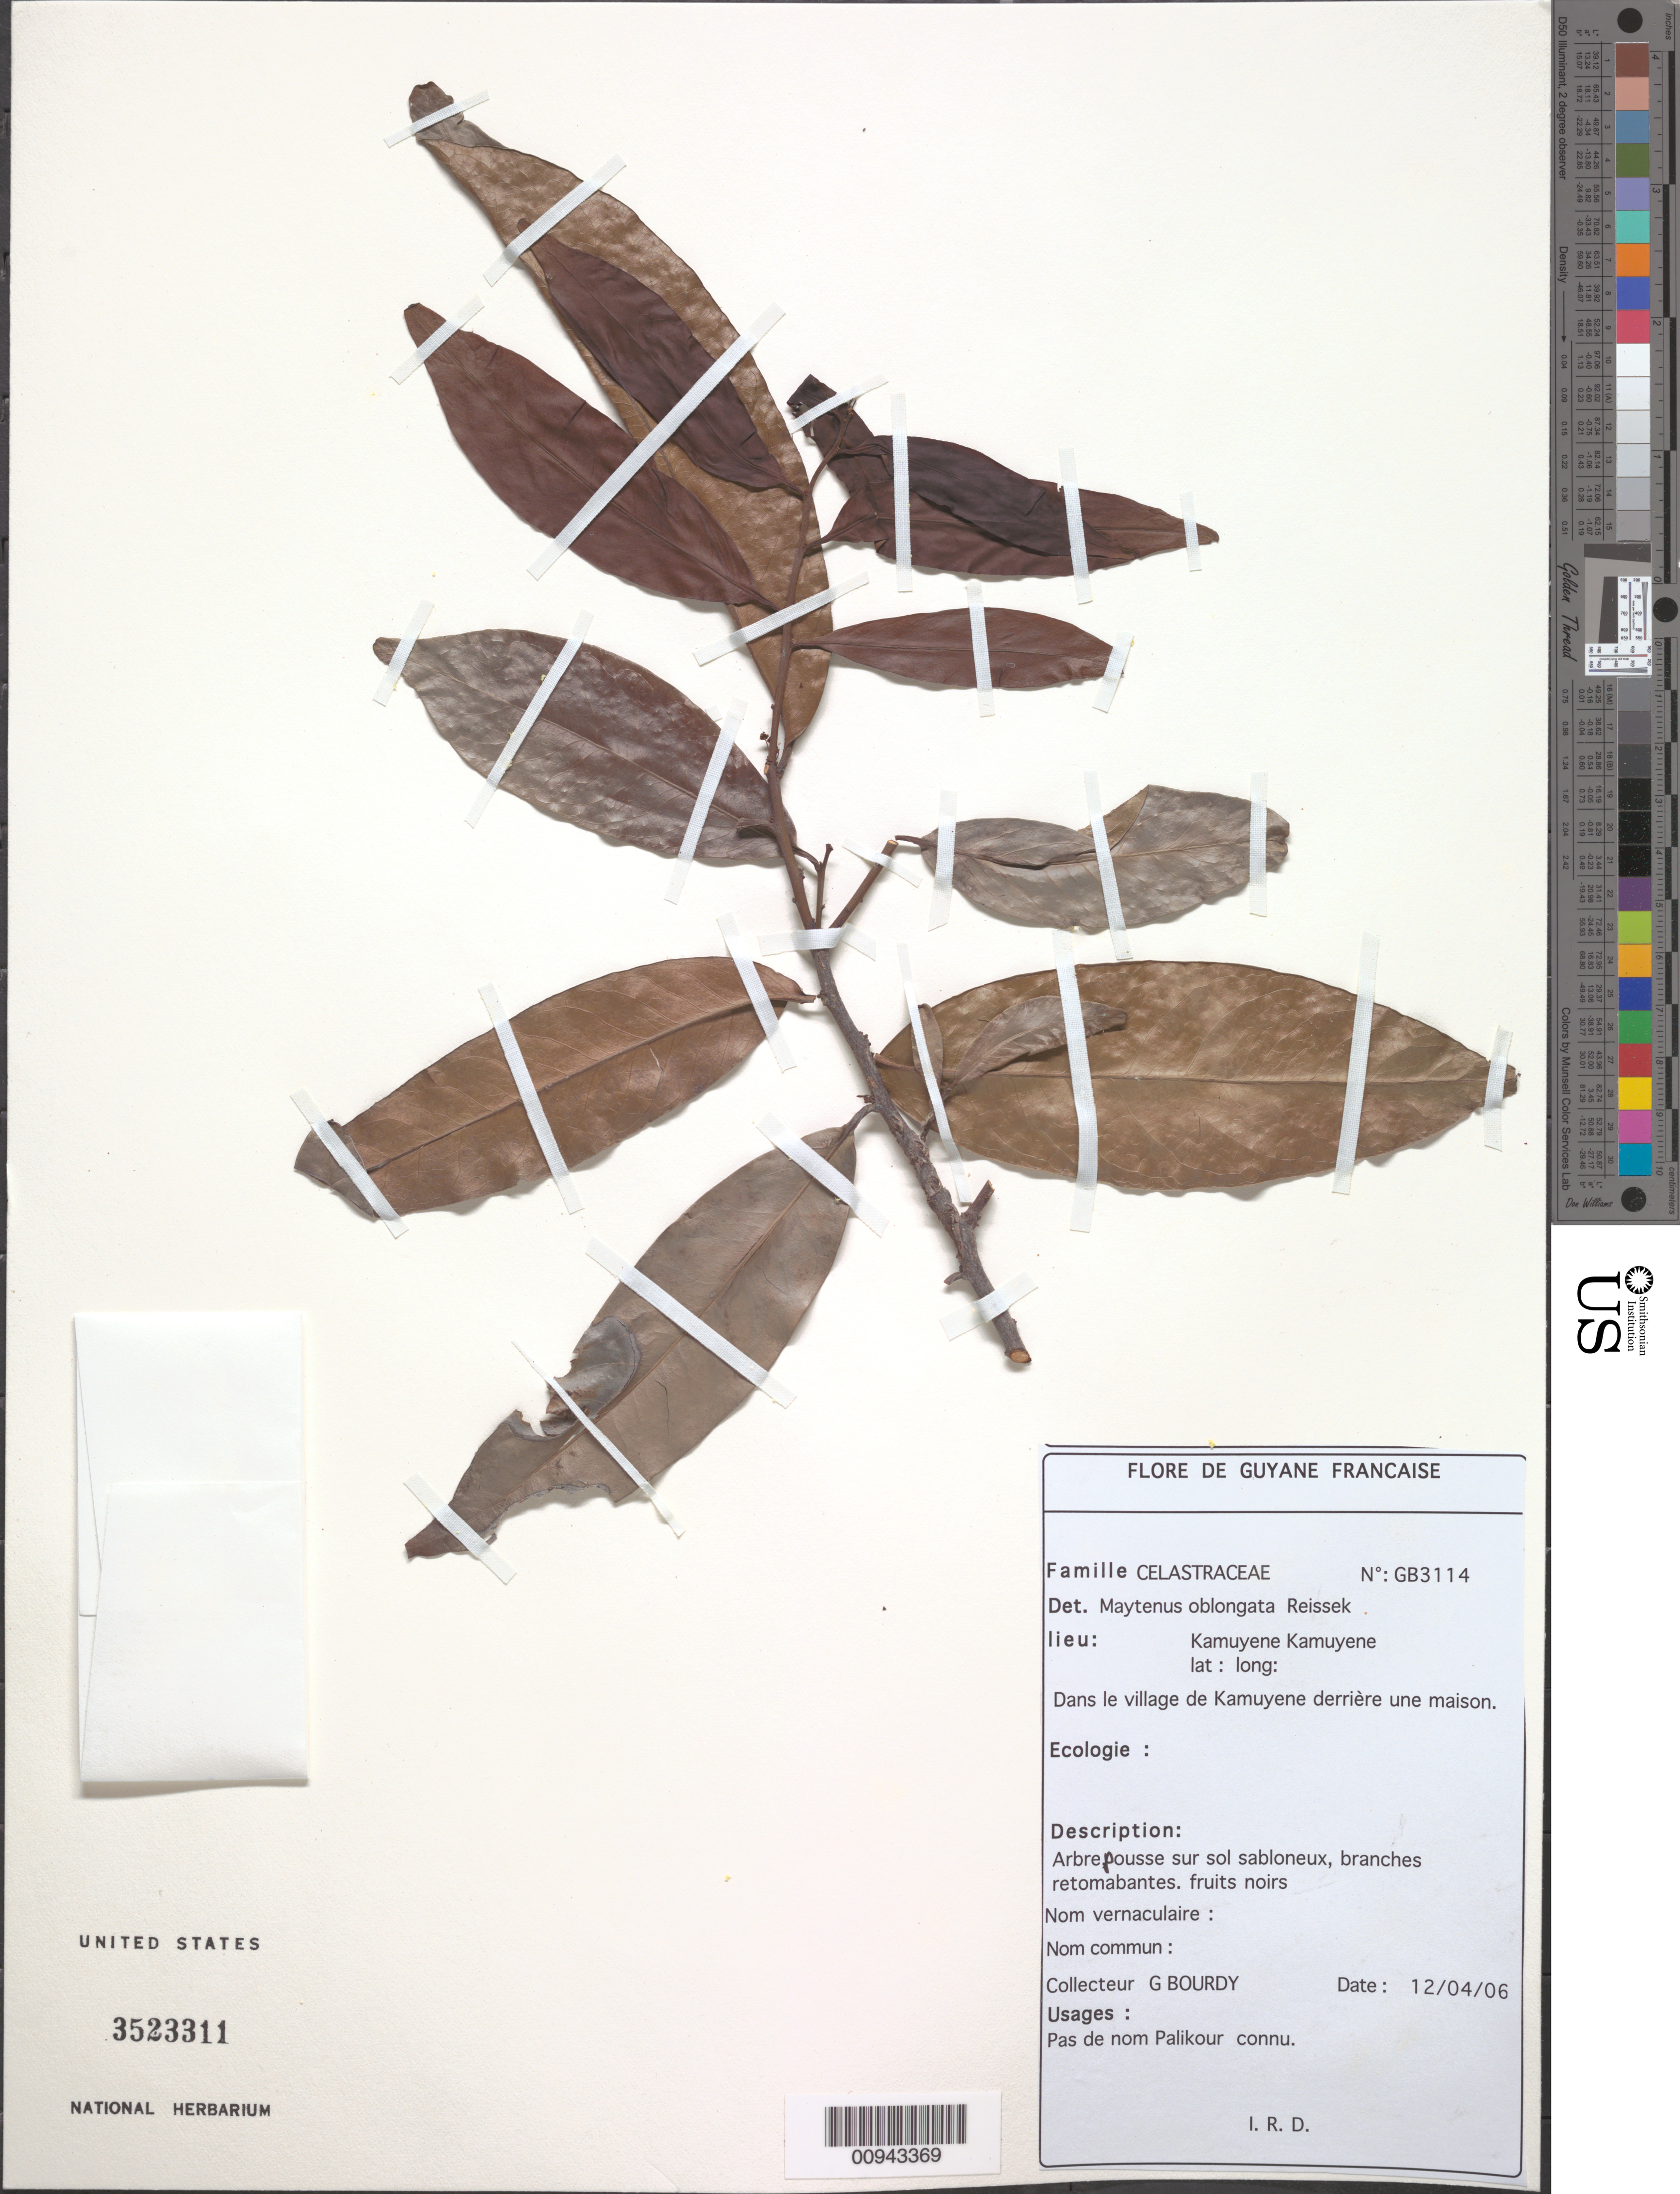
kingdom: Plantae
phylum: Tracheophyta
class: Magnoliopsida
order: Celastrales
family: Celastraceae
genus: Maytenus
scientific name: Maytenus oblongata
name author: Reissek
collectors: G. Bourdy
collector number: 3114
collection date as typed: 12-Apr-06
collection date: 2006-04-12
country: French Guiana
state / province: Cayenne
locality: Kamuyene Kamuyene; dans le village de Kamuyene derriere une maison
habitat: Sol sabloneux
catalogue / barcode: US 3523311